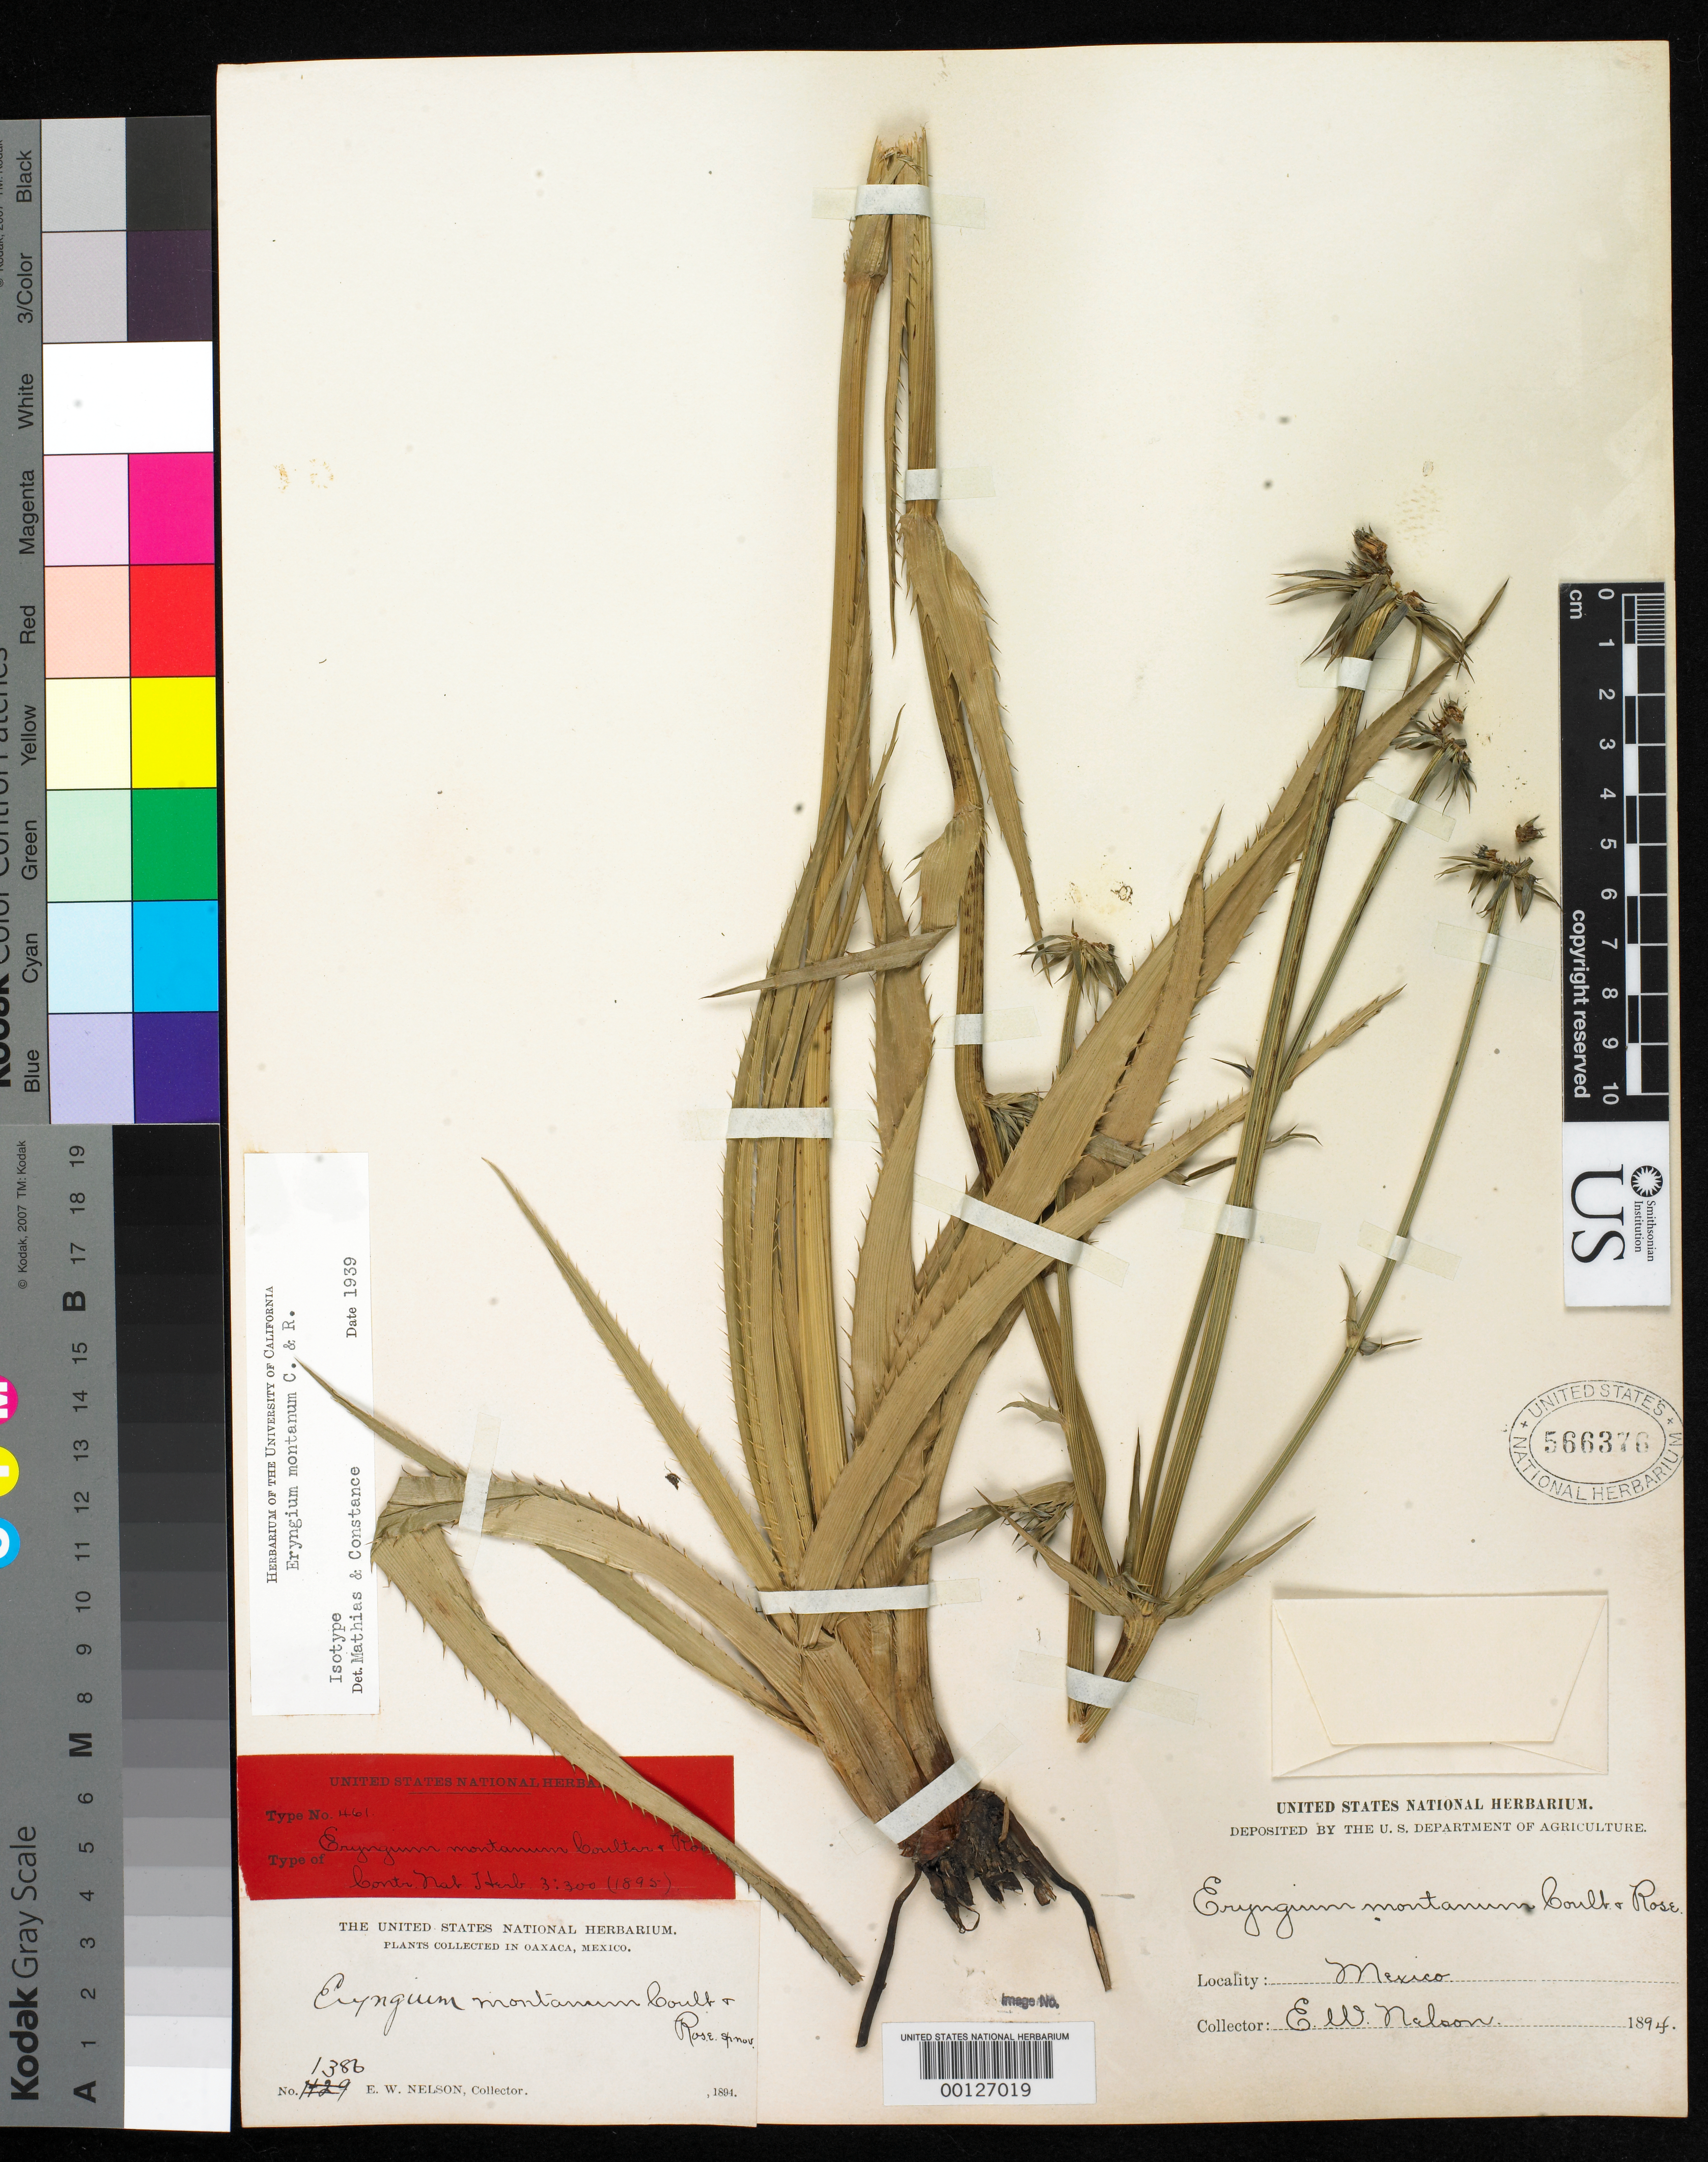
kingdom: Plantae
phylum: Tracheophyta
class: Magnoliopsida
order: Apiales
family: Apiaceae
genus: Eryngium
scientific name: Eryngium montanum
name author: J.M. Coult. & Rose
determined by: Mathias, M. E.; Constance, L.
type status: Isolectotype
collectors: E. W. Nelson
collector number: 1386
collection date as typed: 1894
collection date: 1894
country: Mexico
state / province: Oaxaca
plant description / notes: Annotated as "isotype".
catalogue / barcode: US 566376